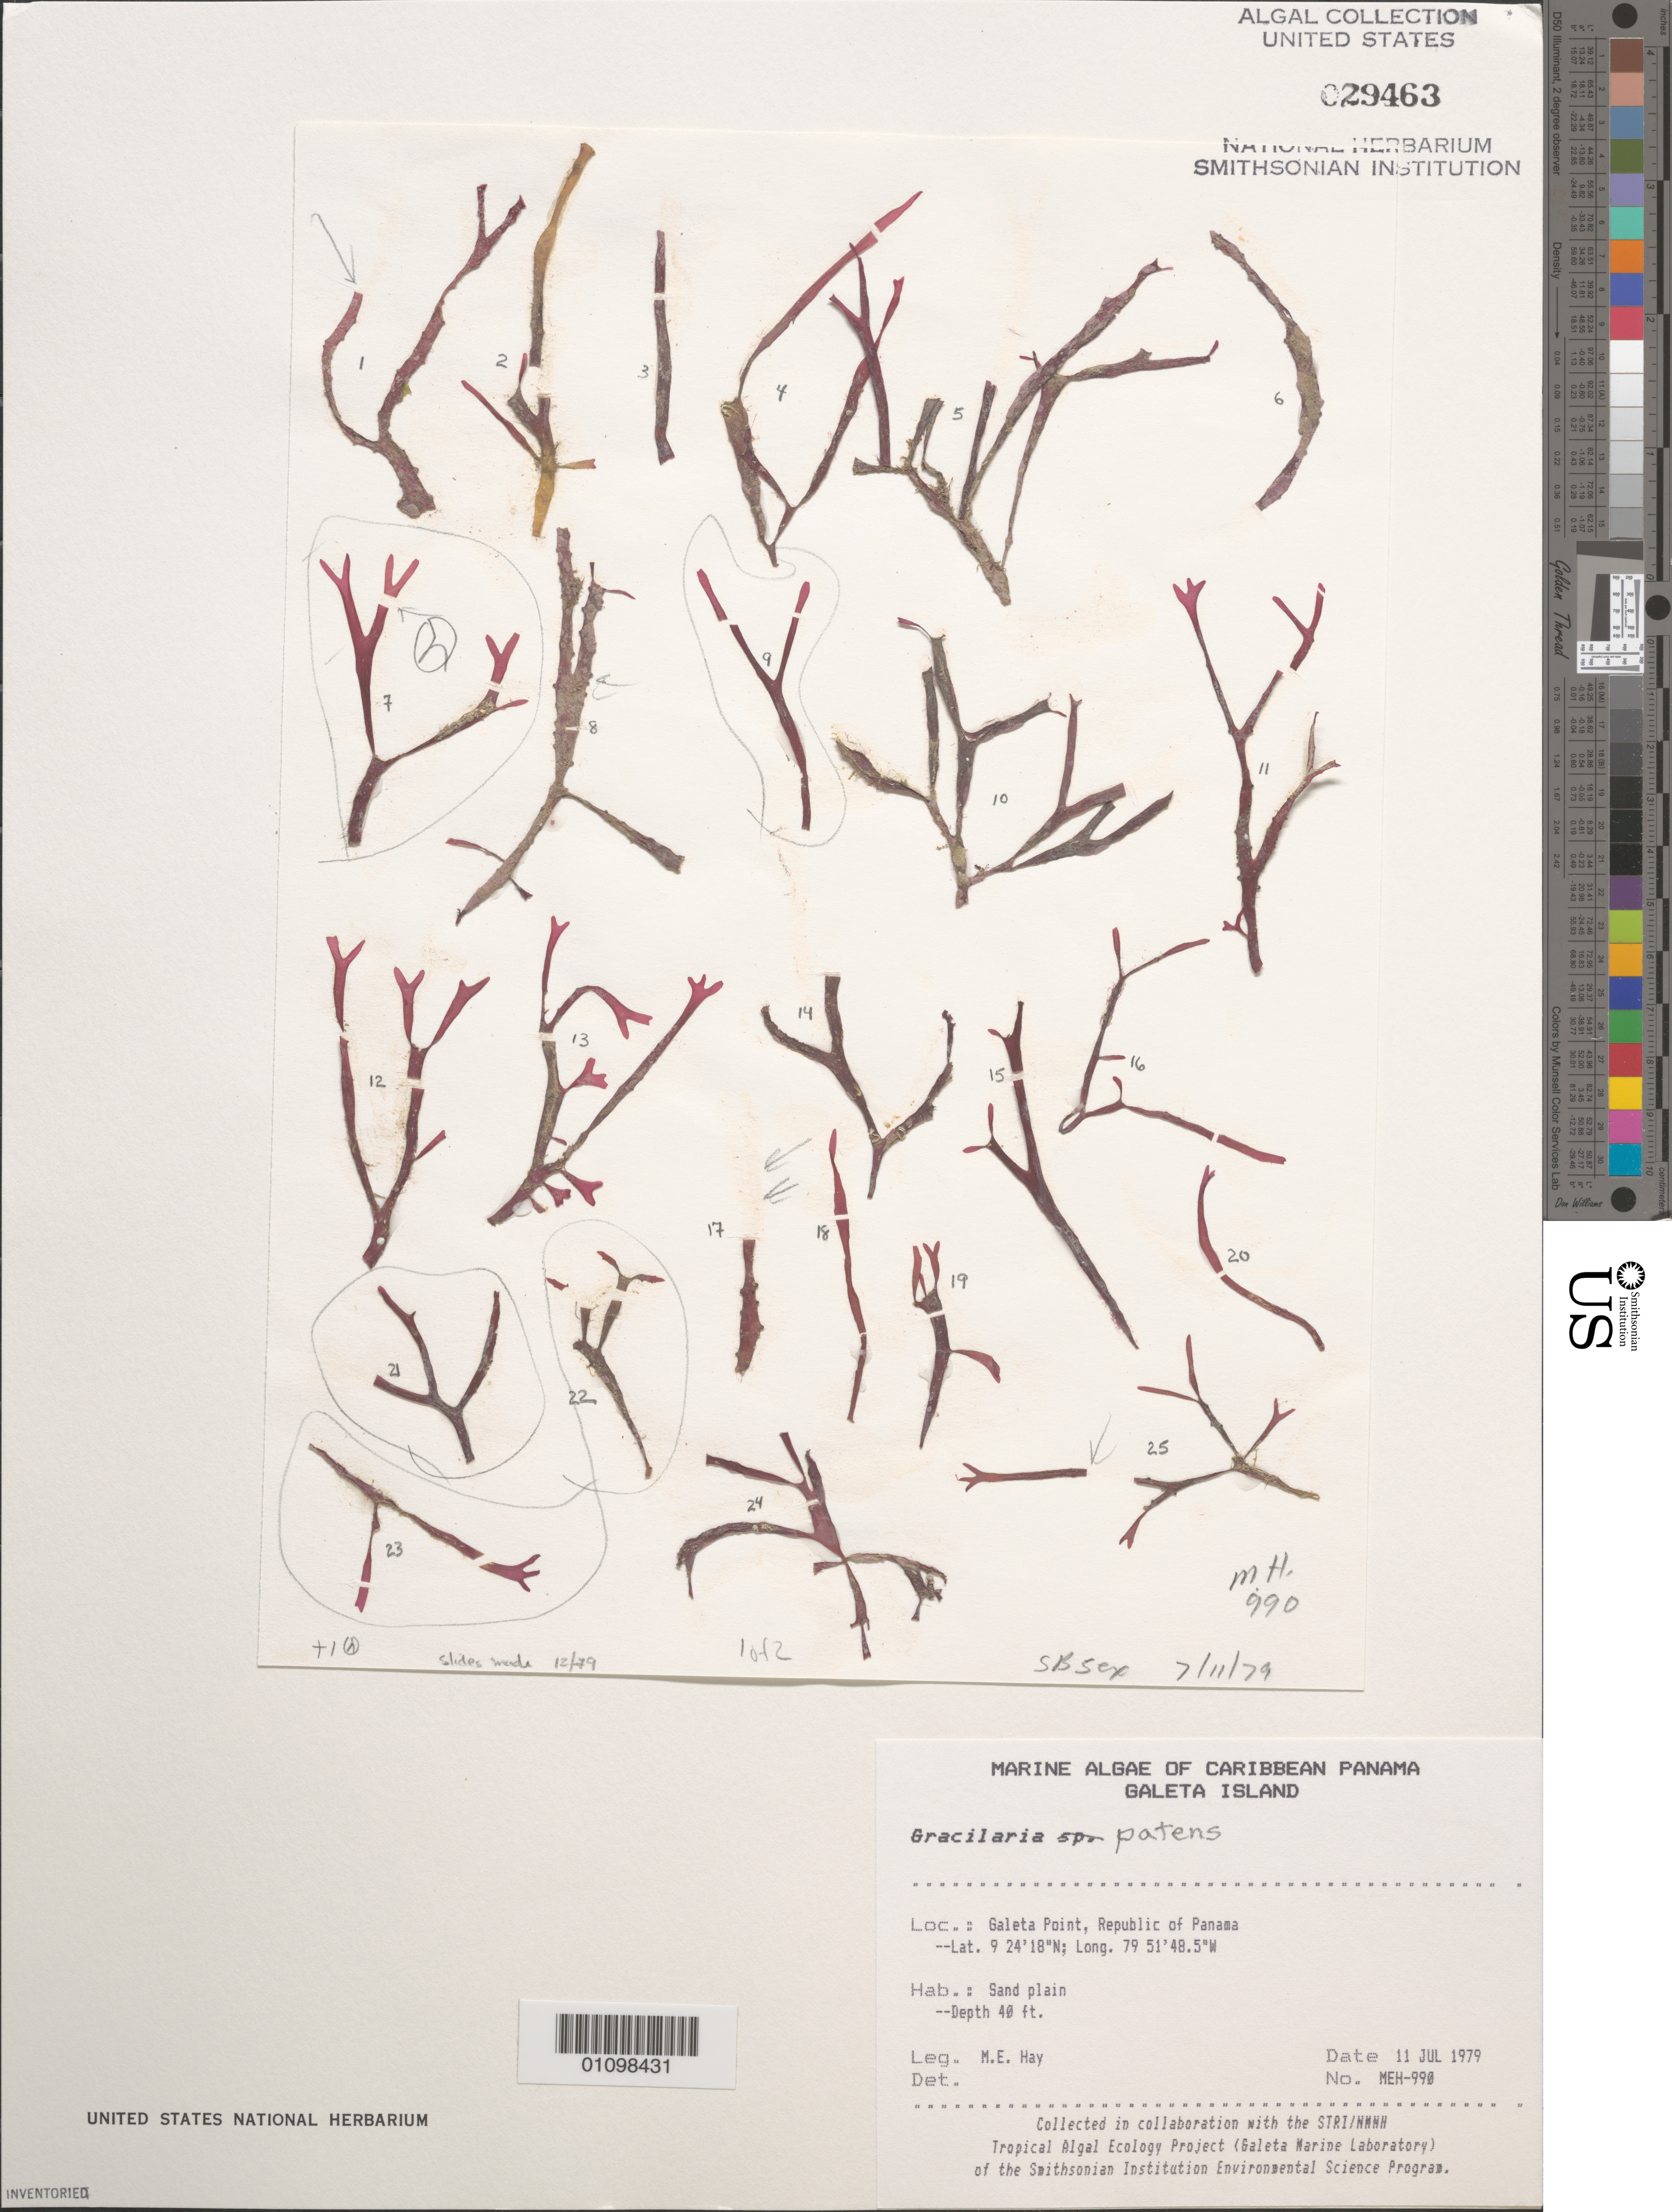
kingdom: Plantae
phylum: Rhodophyta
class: Florideophyceae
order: Gracilariales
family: Gracilariaceae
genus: Gracilaria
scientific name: Gracilaria patens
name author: P. Crouan & H. Crouan in Schramm & Maze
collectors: M. E. Hay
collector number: MEH-990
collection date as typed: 11 Jul 1979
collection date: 1979-07-11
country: Panama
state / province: Colón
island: Galeta Island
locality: Galeta Point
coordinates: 9 24'18"N, 79 51'48.5"W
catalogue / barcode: US 29463